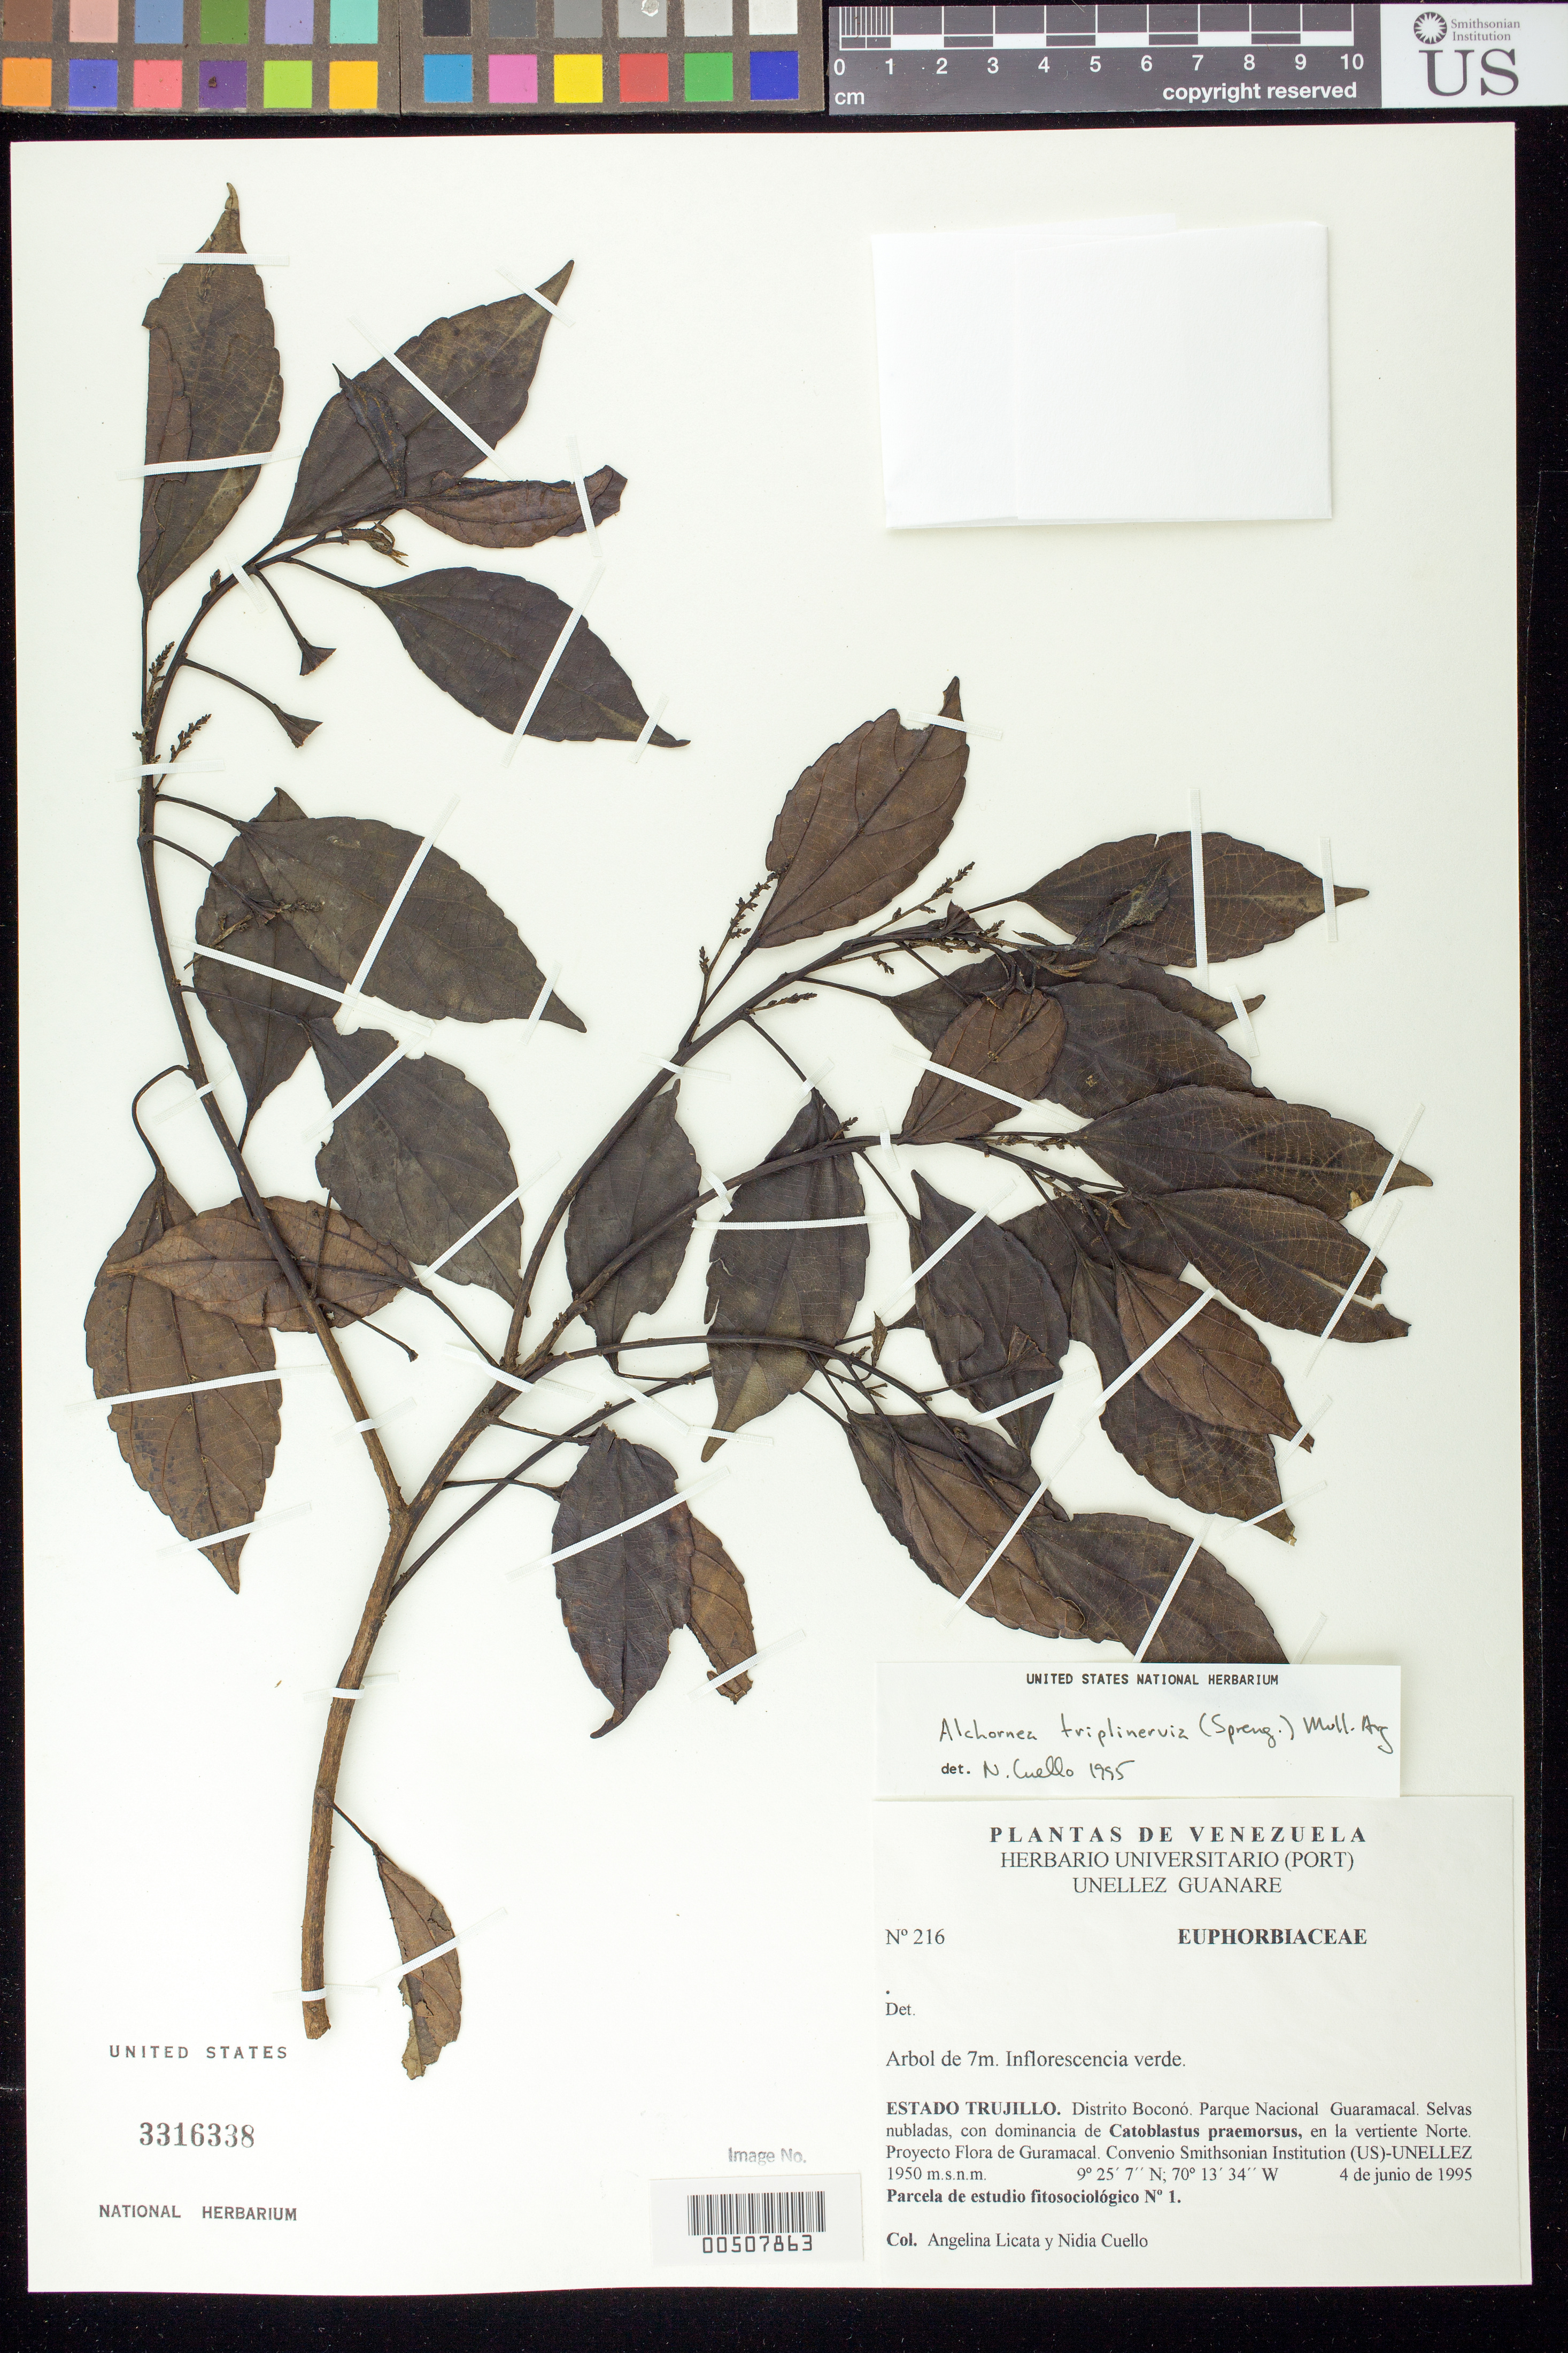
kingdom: Plantae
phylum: Tracheophyta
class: Magnoliopsida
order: Malpighiales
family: Euphorbiaceae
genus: Alchornea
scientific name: Alchornea triplinervia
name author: (Spreng.) Müll. Arg.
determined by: Cuello, Nidia L.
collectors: A. Licata & N. L. Cuello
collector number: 216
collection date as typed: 04 Jun 1995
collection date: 1995-06-04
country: Venezuela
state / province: Trujillo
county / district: Boconó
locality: Parque Nacional Guaramacal, vertiente N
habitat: Selvas nubladas, con dominancia de Catoblastus praemorsus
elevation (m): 1950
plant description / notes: AAU, L, MO, PORT, US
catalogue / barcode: US 3316338